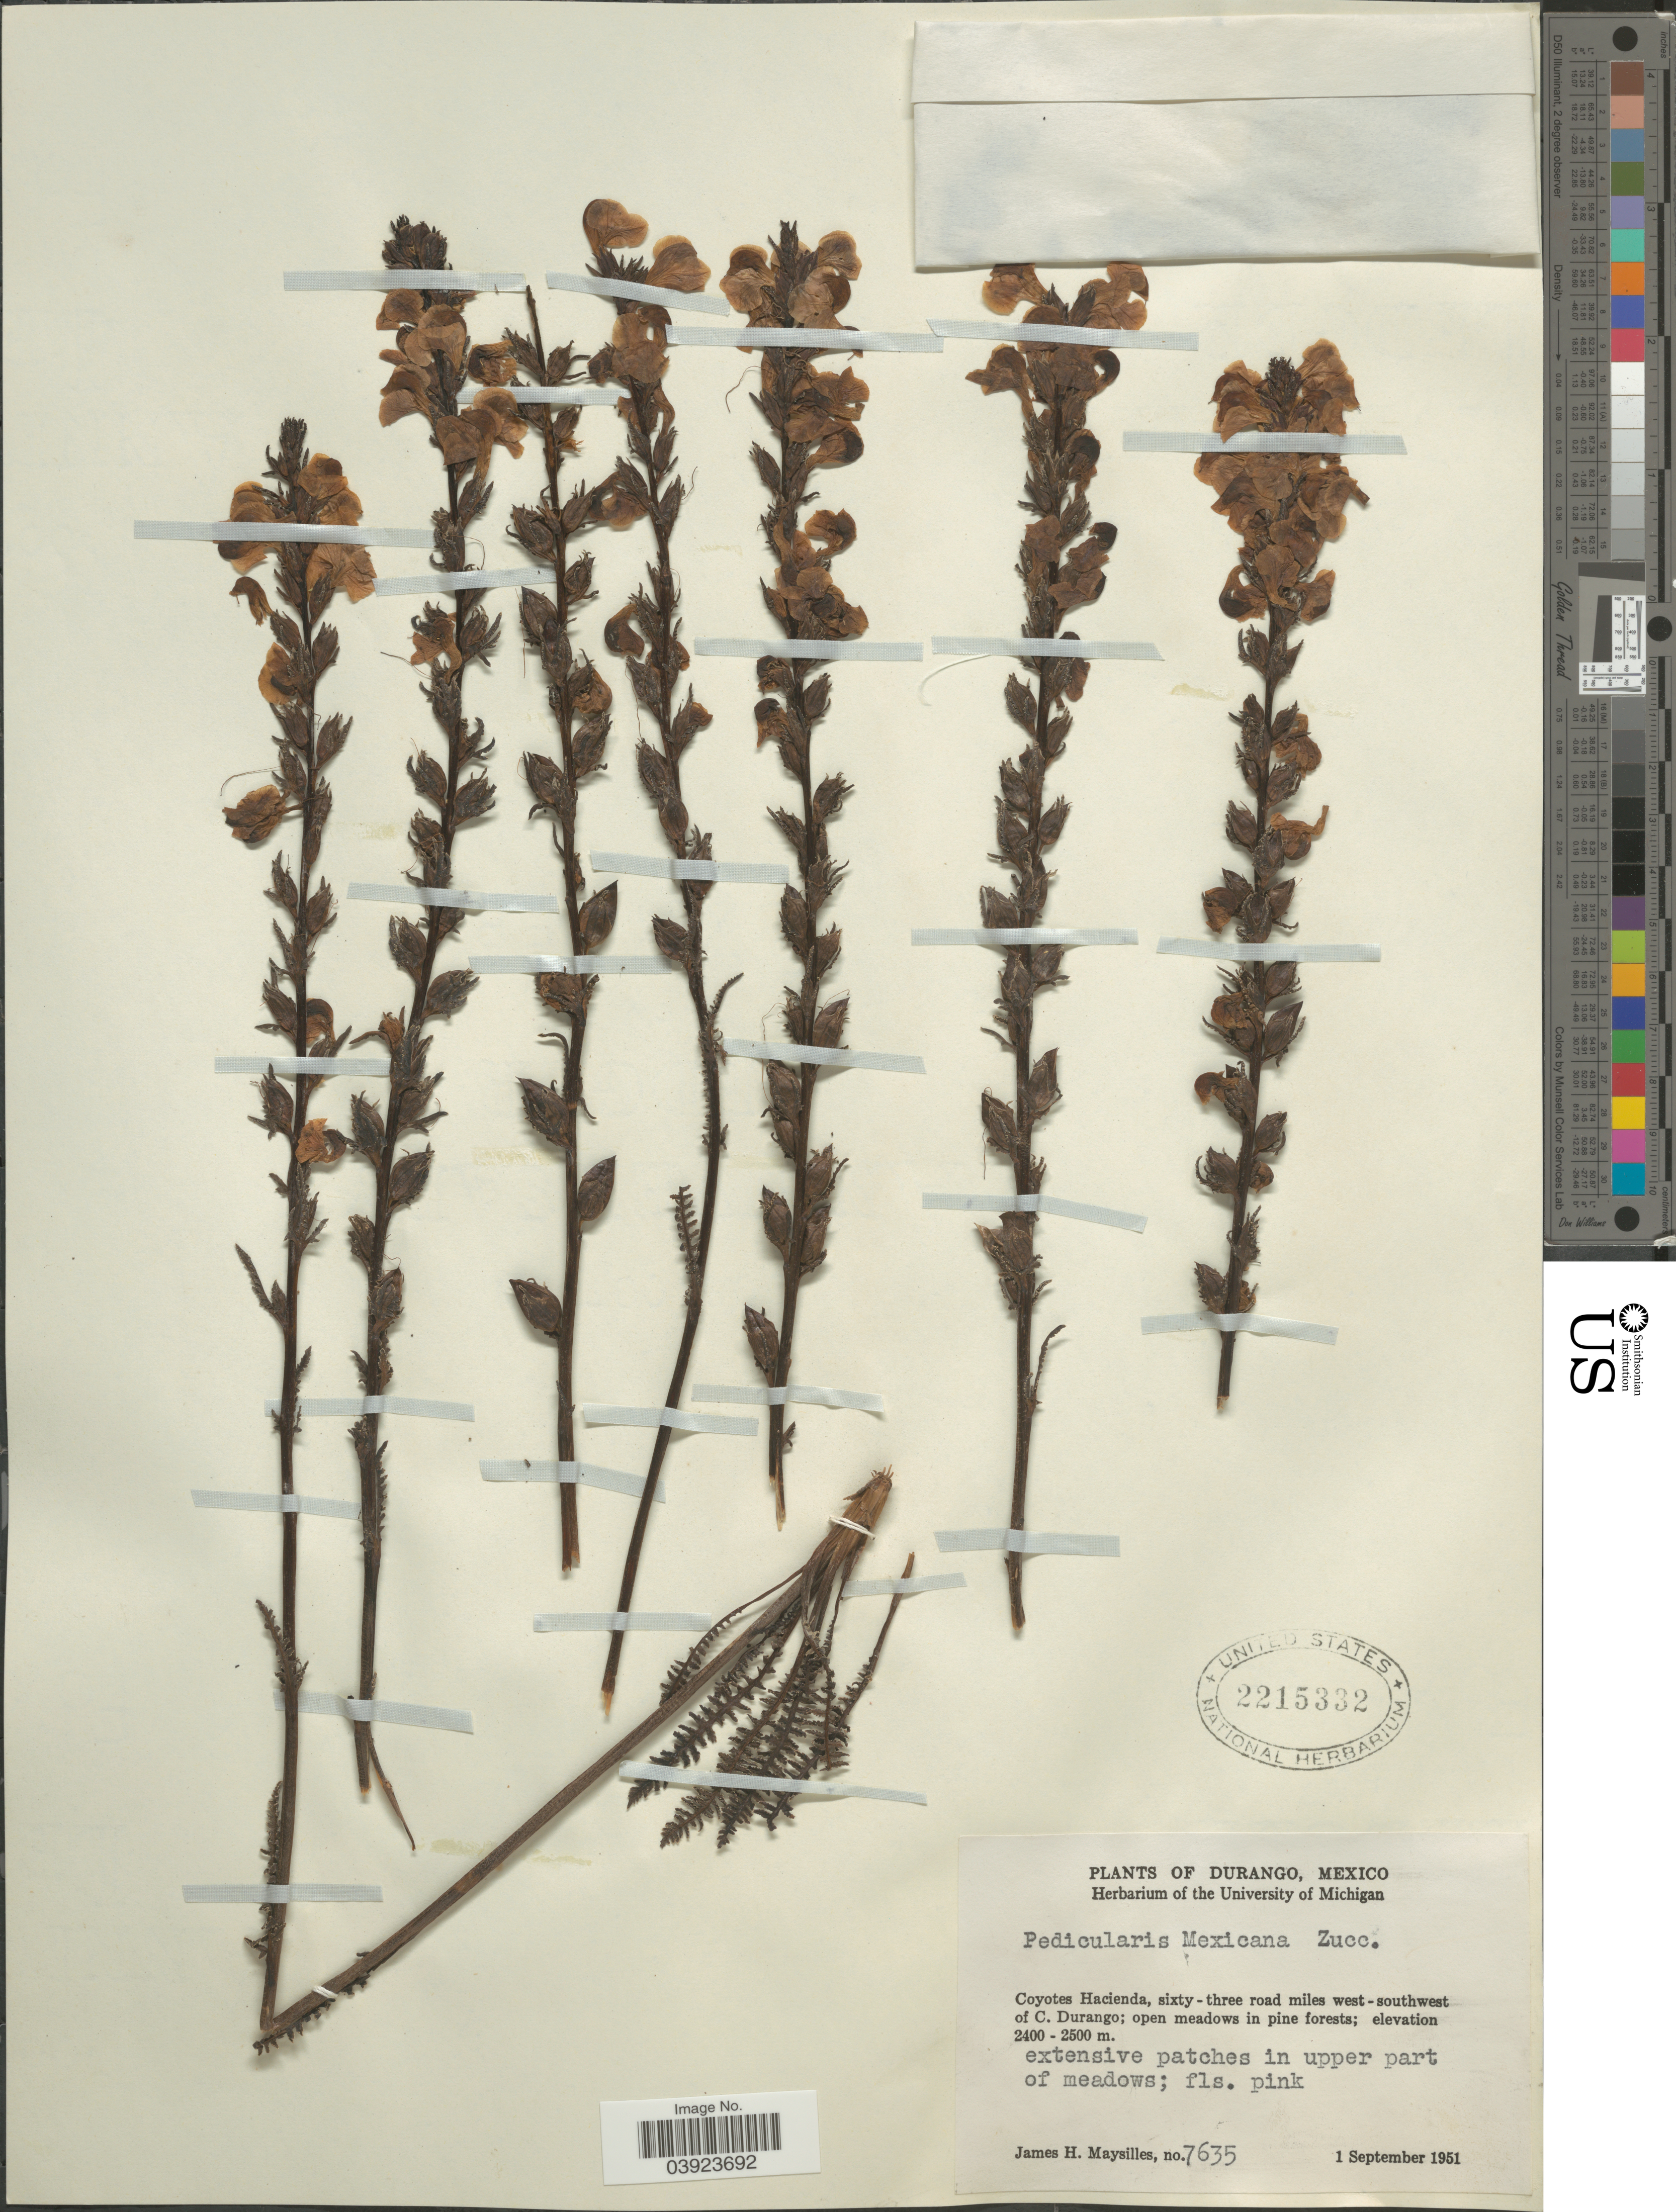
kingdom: Plantae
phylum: Tracheophyta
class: Magnoliopsida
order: Lamiales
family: Orobanchaceae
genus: Pedicularis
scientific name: Pedicularis mexicana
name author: Zucc. ex Bunge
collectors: J. Maysilles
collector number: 7635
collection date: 1951-09-01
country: Mexico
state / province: Durango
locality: Coyotes Hacienda, sixty-three road miles west-southwest of C. Durango; open meadows in pine forests; extensive patches in upper part of meadows.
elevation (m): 2400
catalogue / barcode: US 2215332